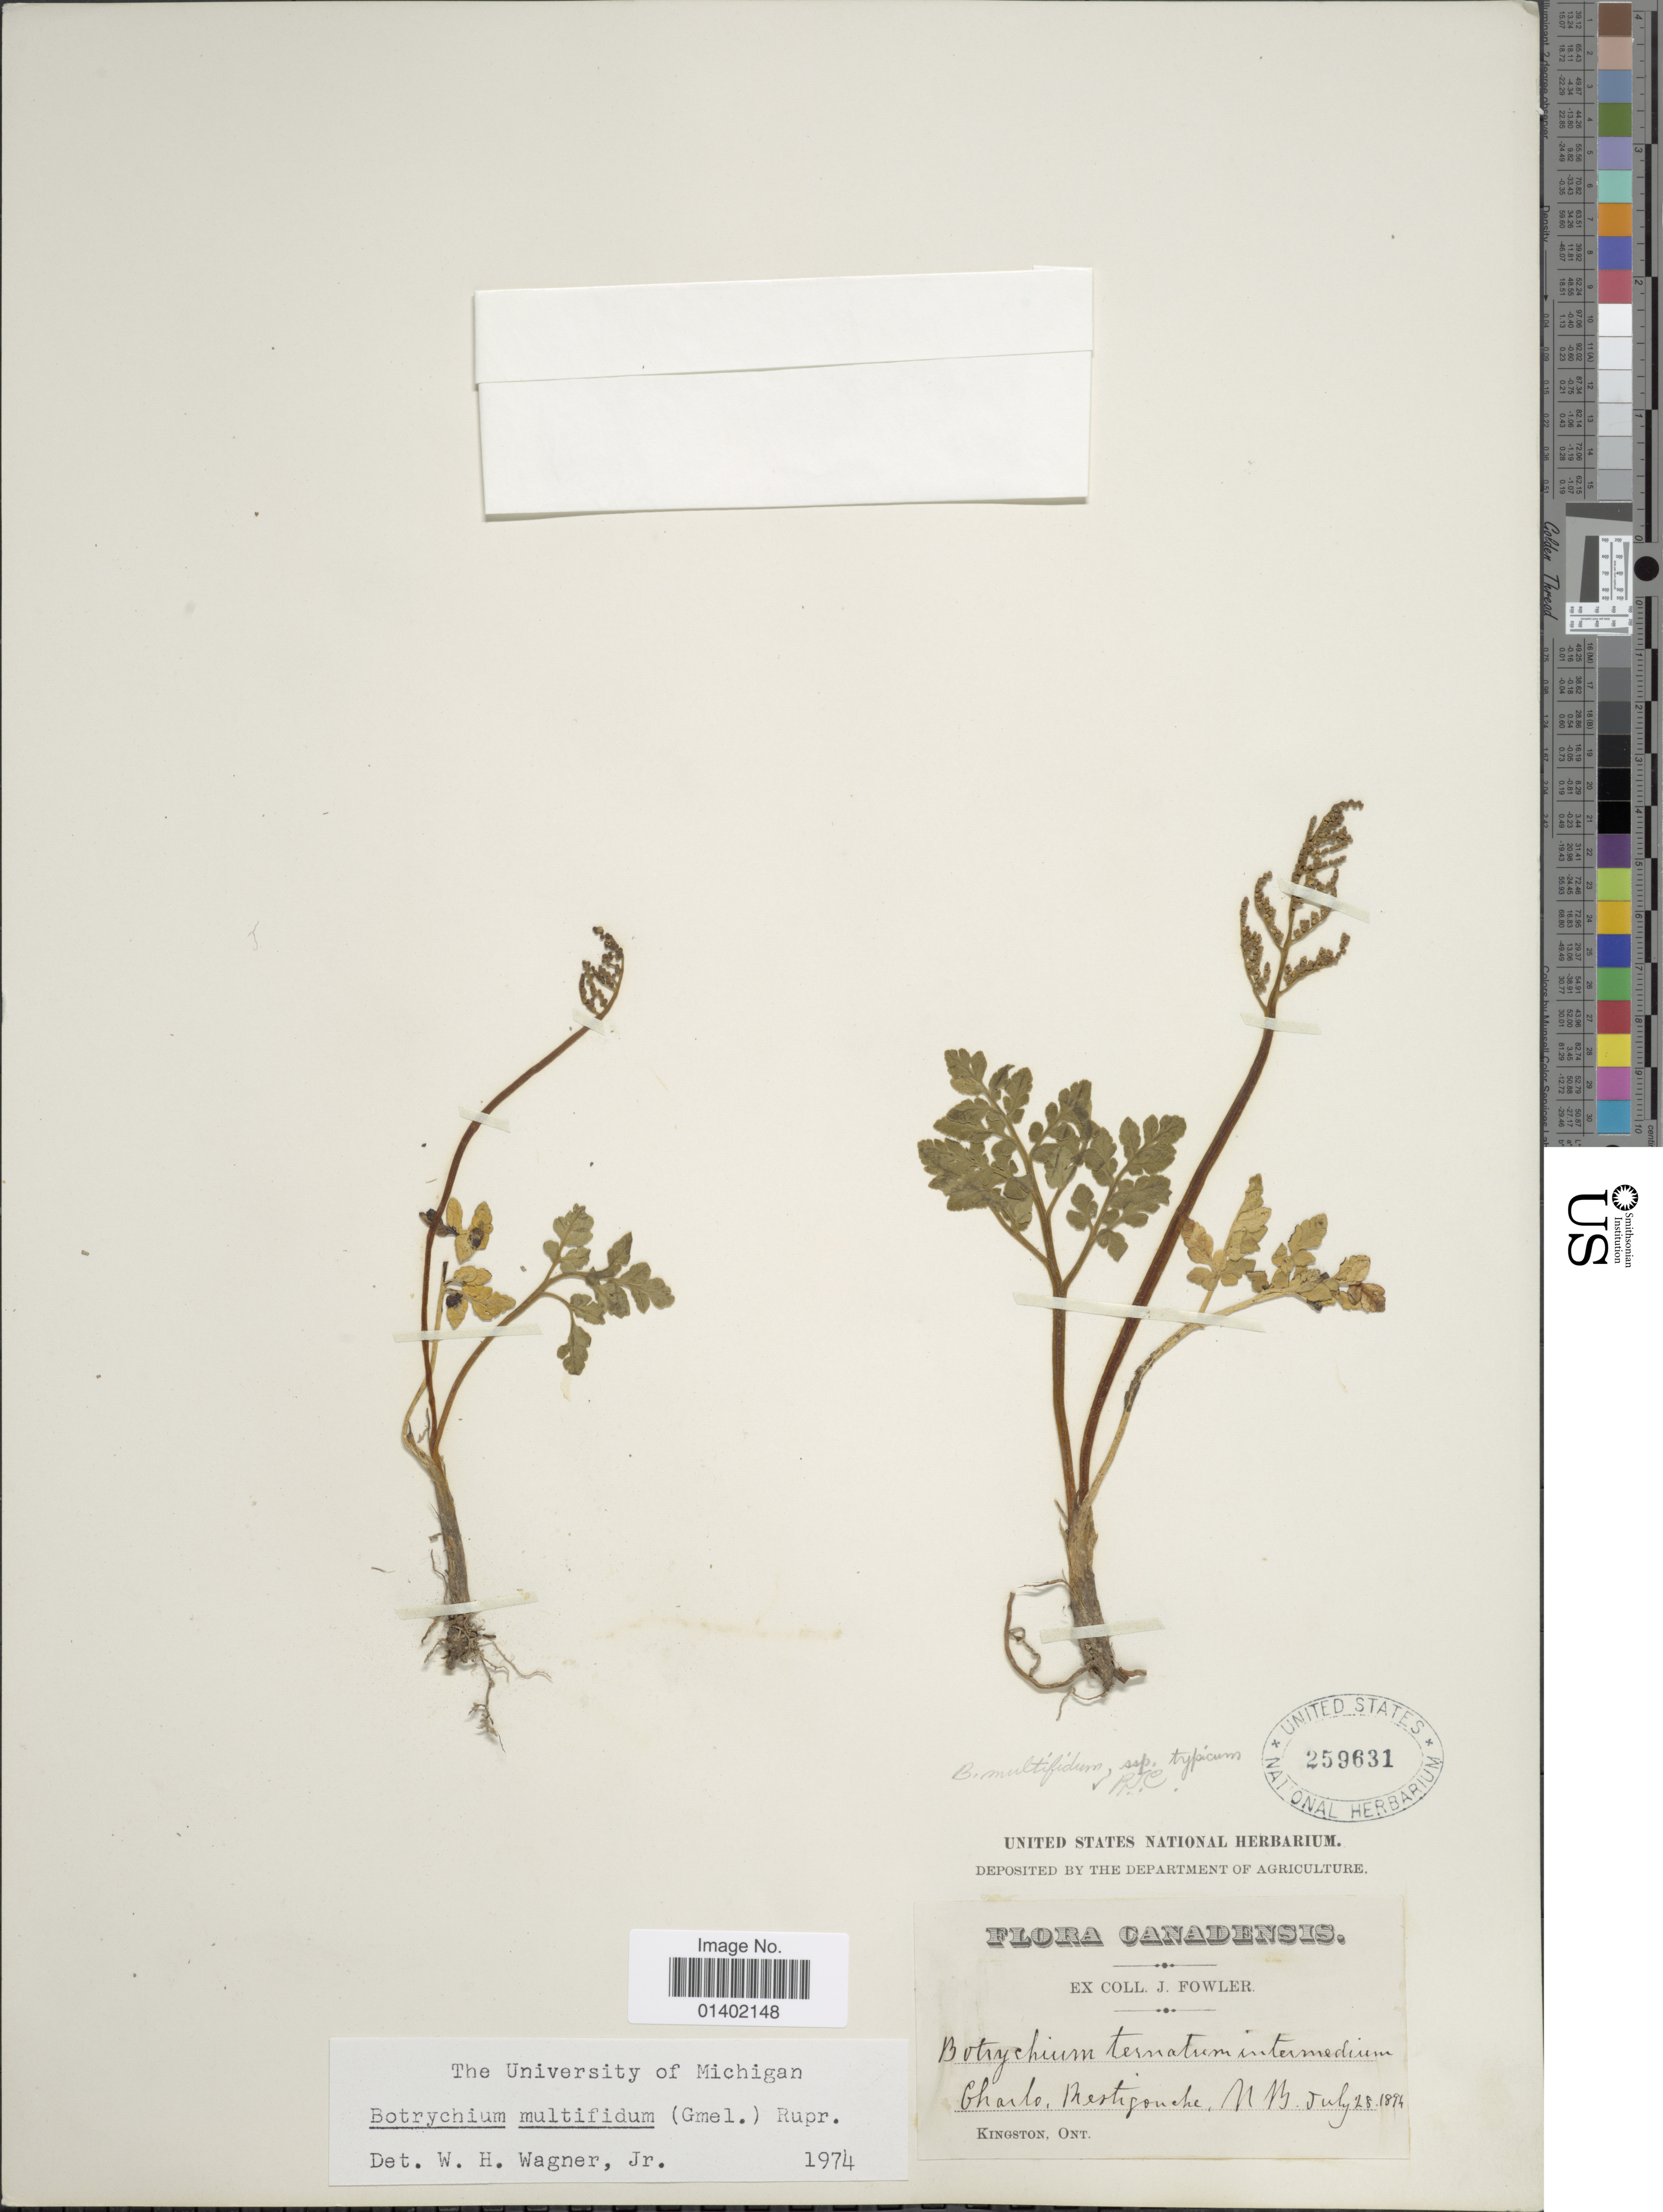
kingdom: Plantae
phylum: Tracheophyta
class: Polypodiopsida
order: Ophioglossales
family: Ophioglossaceae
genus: Botrychium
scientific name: Botrychium multifidum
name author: (J.F. Gmel.) Rupr.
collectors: J. P. Fowler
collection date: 1894-07-28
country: Canada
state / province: Ontario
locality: Charlo, Restigouche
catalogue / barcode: US 259631